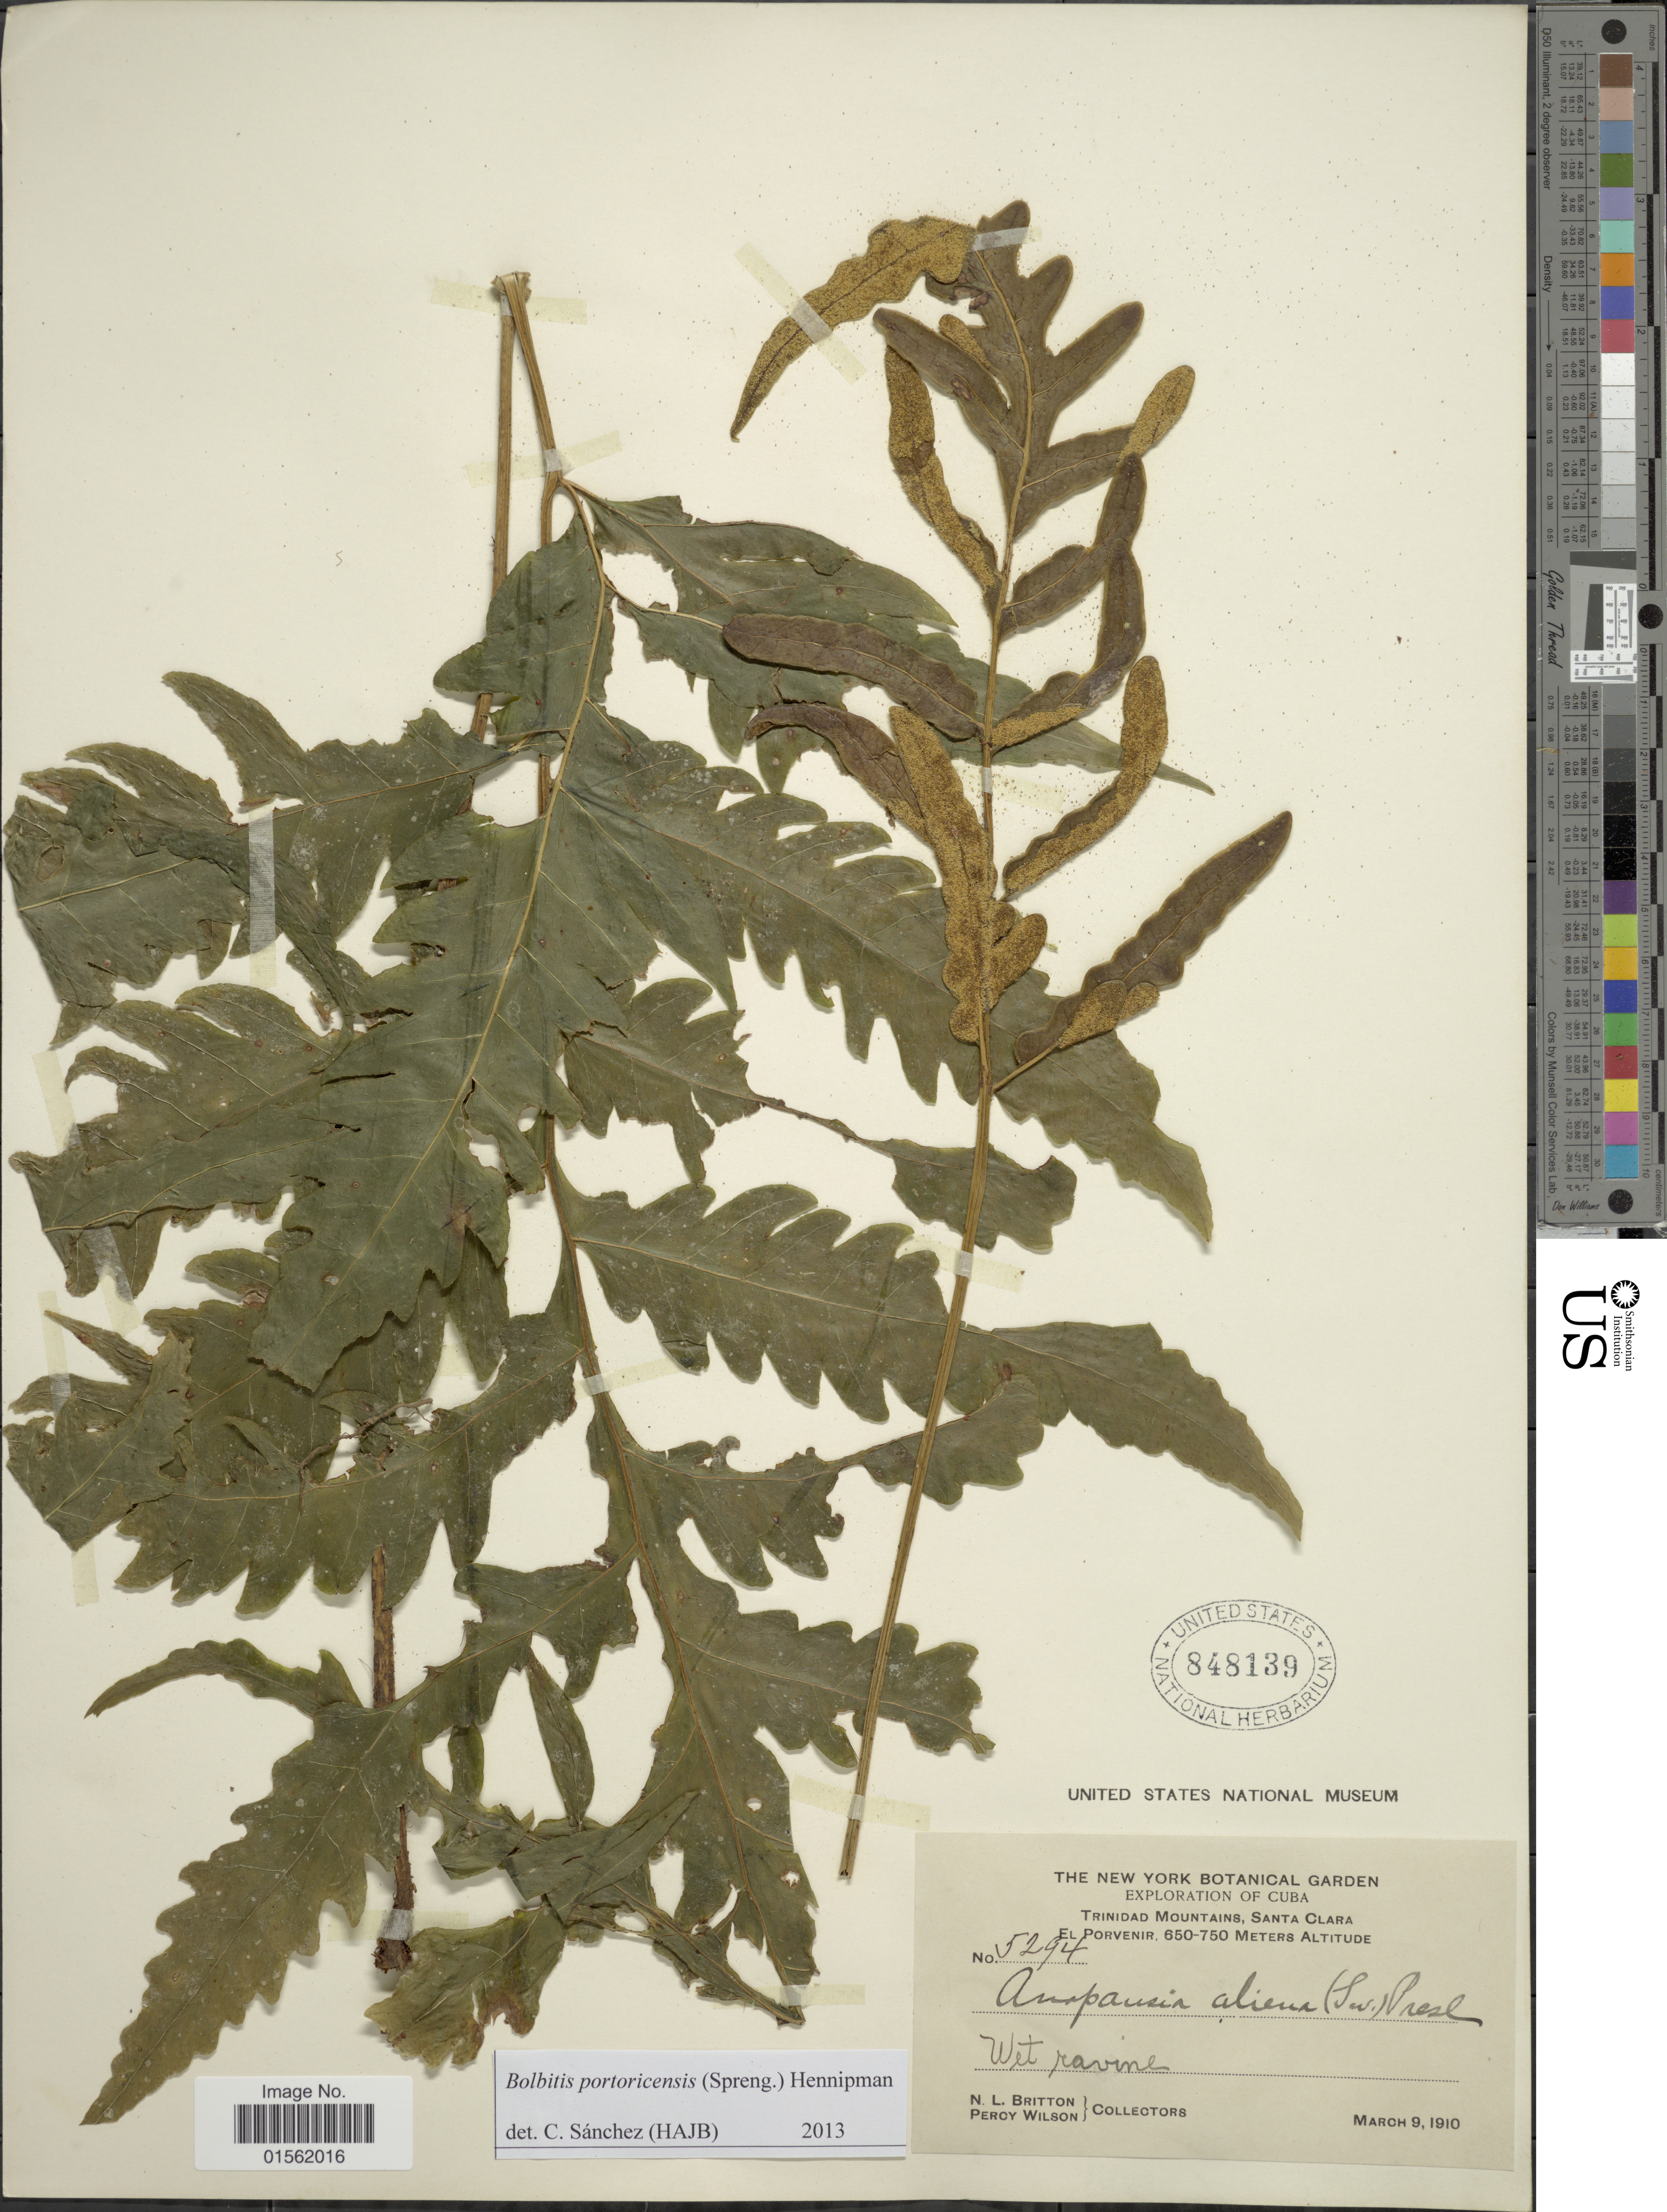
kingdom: Plantae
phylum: Tracheophyta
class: Polypodiopsida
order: Polypodiales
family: Dryopteridaceae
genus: Bolbitis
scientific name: Bolbitis portoricensis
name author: (Spreng.) Hennipman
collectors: N. Britton & P. Wilson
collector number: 5294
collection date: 1910-03-09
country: Cuba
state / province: Las Villas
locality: Trinidad Mountains, Santa Clara. El Porvenir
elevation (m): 650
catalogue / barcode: US 848139